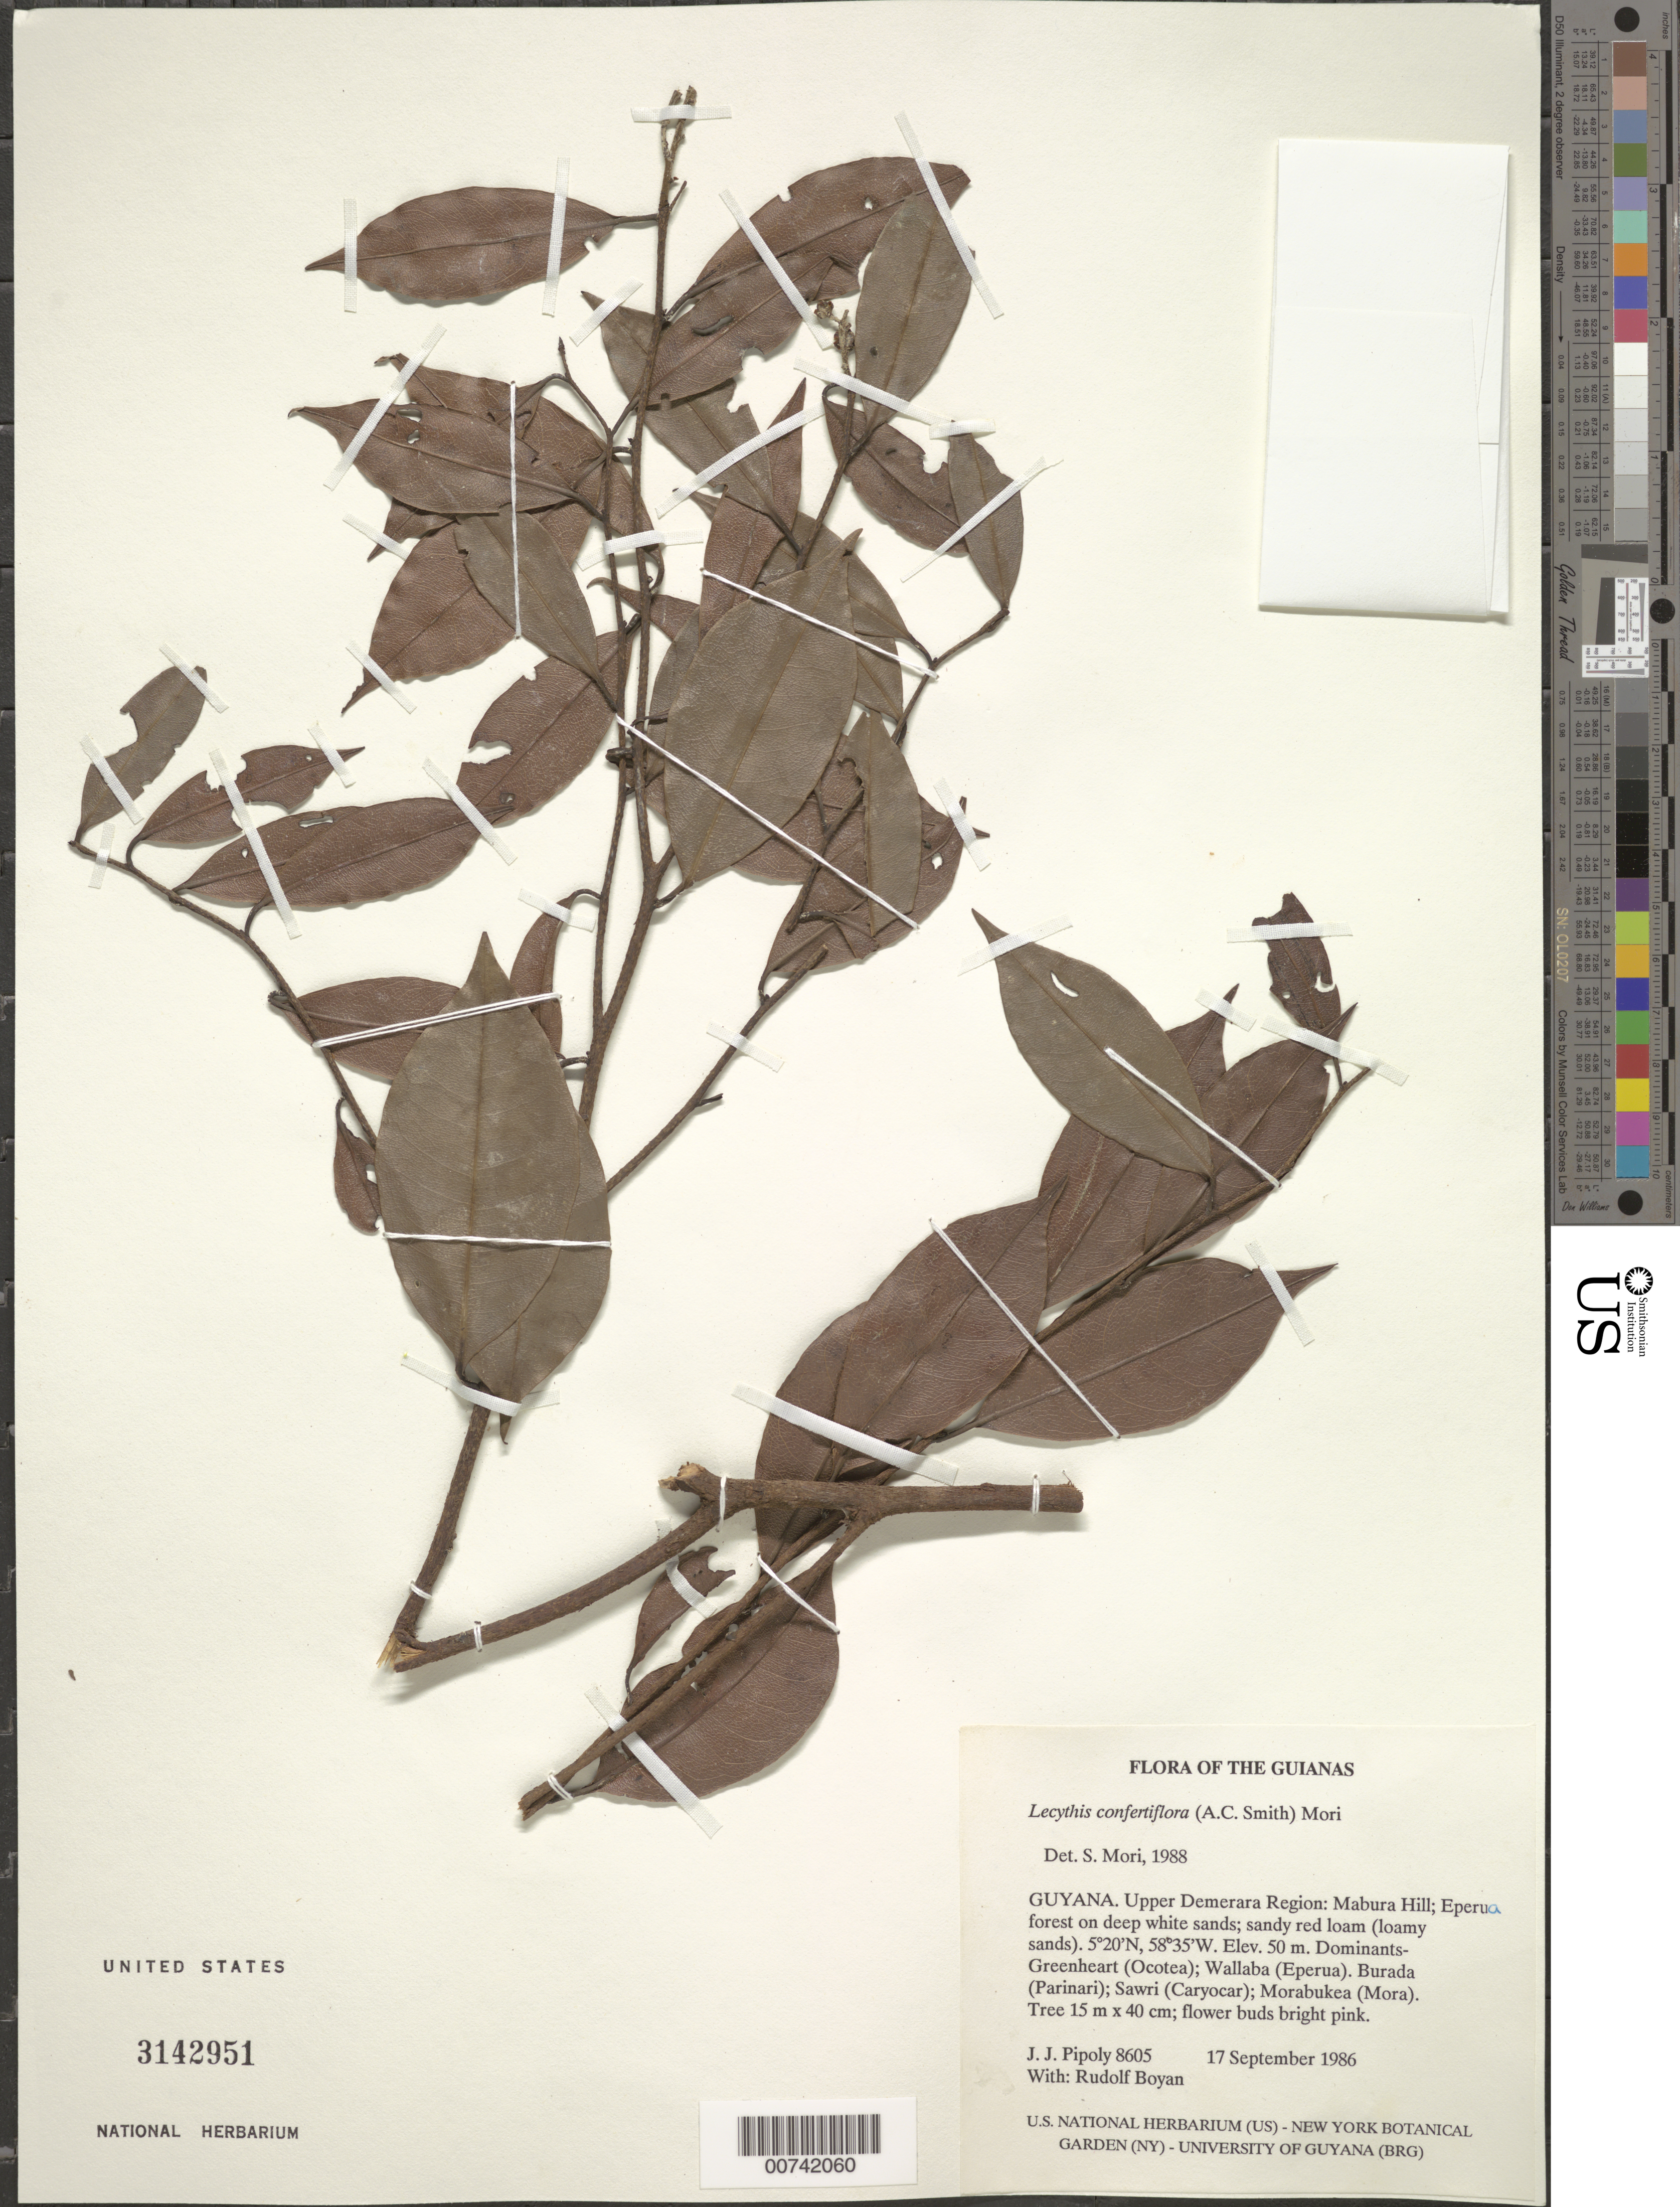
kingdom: Plantae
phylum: Tracheophyta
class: Magnoliopsida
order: Ericales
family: Lecythidaceae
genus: Lecythis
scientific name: Lecythis confertiflora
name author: (A.C. Sm.) S.A. Mori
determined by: Mori, Scott A.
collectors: J. J. Pipoly & R. Boyan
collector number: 8605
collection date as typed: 17 September 1986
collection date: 1986-09-17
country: Guyana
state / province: U. Demerara-Berbice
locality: Mabura Hill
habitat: Eperua forest on deep white sands; sandy red loam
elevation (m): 50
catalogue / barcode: US 3142951